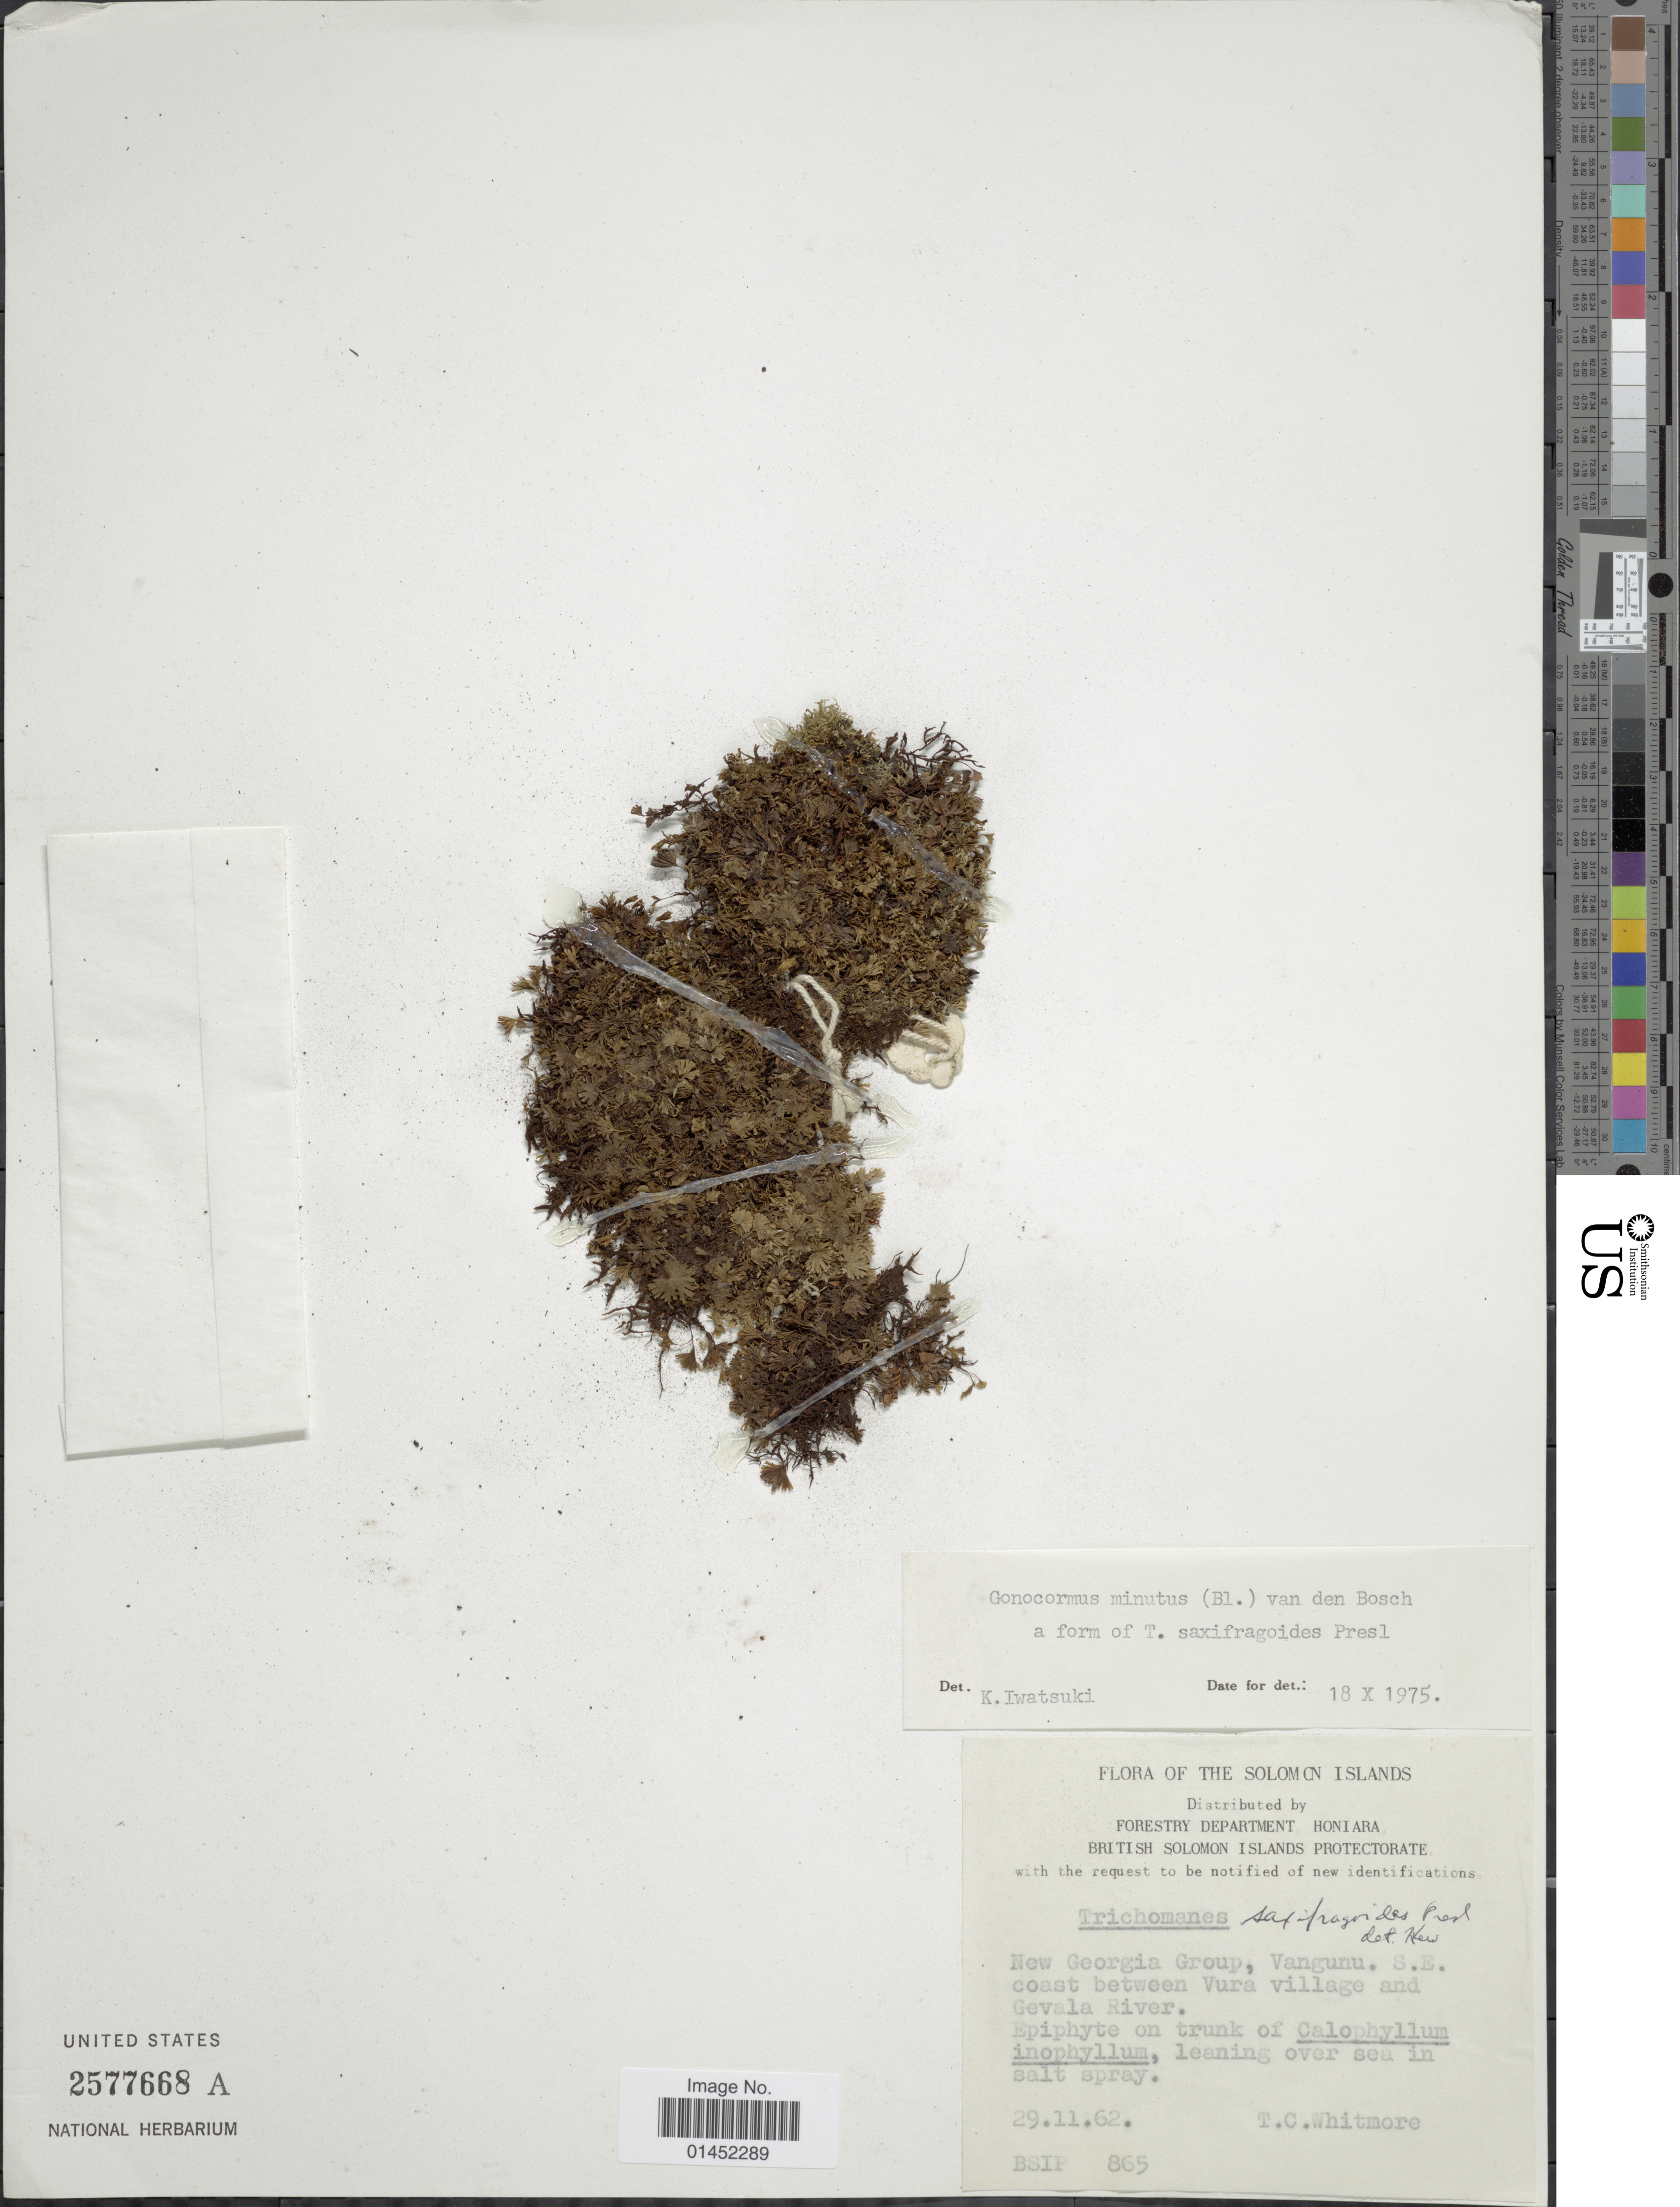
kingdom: Plantae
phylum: Tracheophyta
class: Polypodiopsida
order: Hymenophyllales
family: Hymenophyllaceae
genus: Crepidomanes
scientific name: Crepidomanes minutum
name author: (Blume) K. Iwats.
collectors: T. C. Whitmore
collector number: BSIP 865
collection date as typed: Transcribed d/m/y: 29/11/62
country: Solomon Islands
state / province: Solomon Islands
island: New Georgia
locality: New Georgia Group, Vangunu. S.E. coast between Vura village and Gevala River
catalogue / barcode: US 2577668A